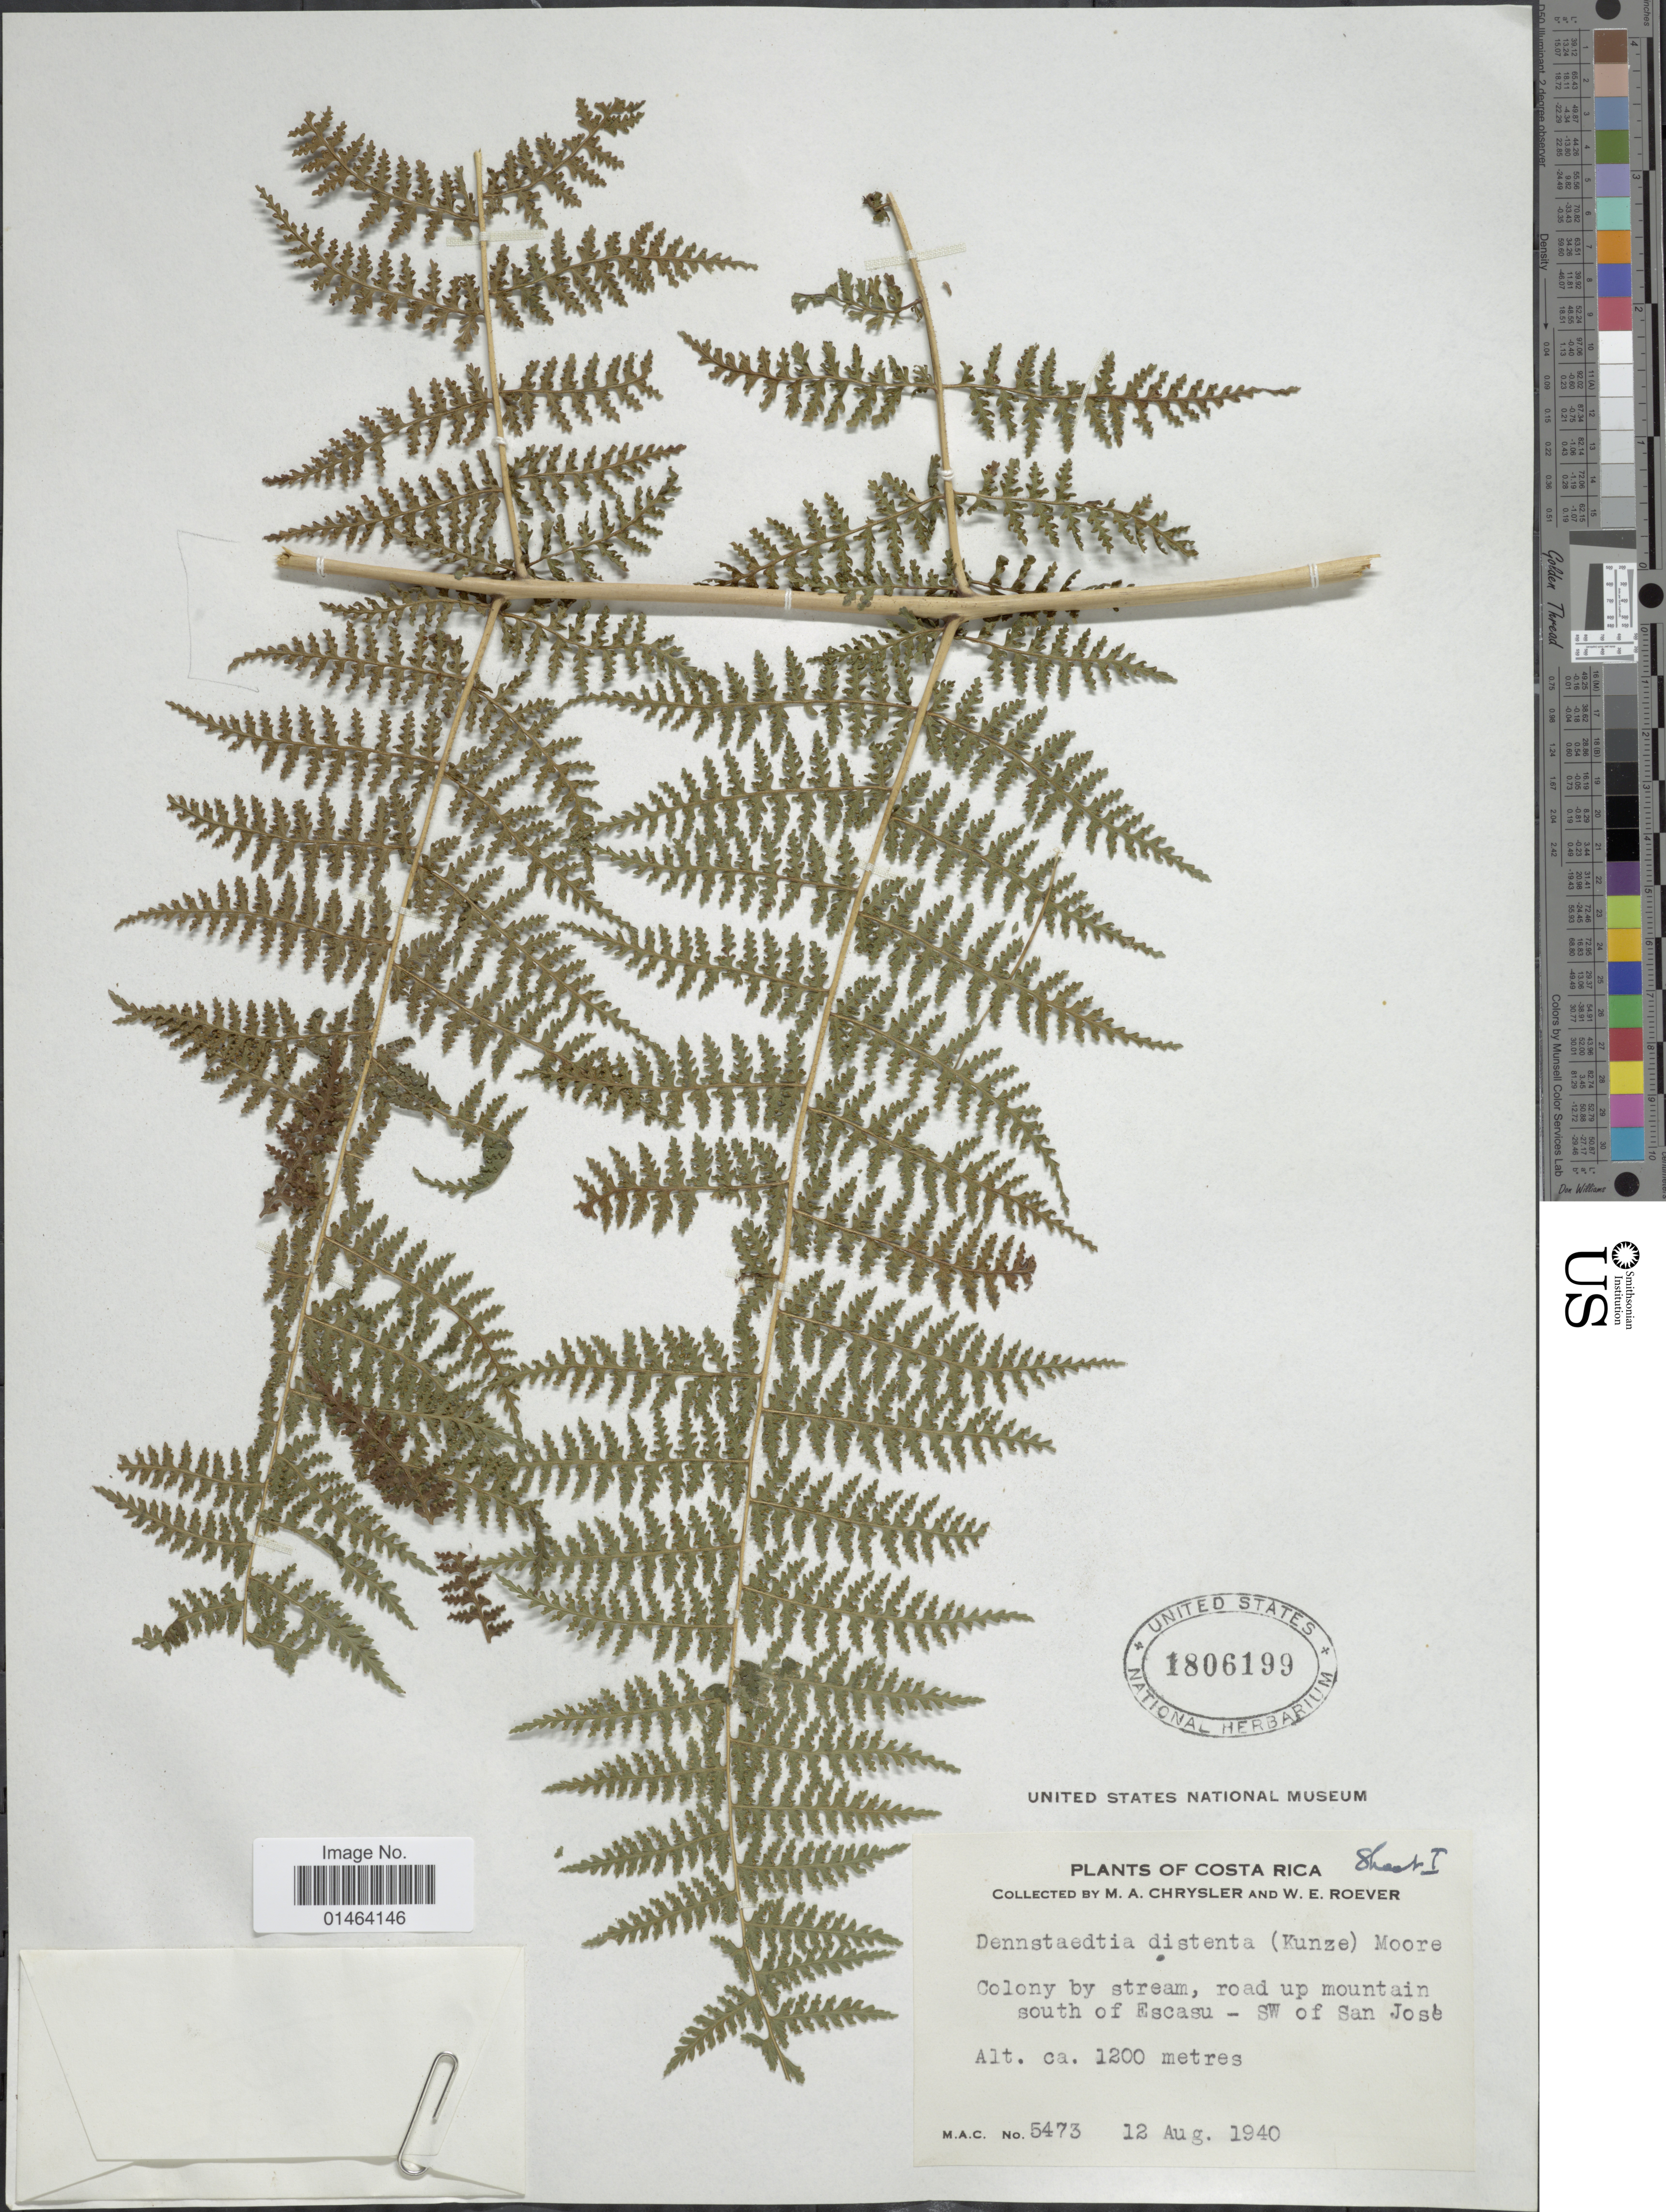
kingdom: Plantae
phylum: Tracheophyta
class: Polypodiopsida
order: Polypodiales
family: Dennstaedtiaceae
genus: Dennstaedtia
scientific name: Dennstaedtia distenta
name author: (Kunze) T. Moore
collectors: M. A. Chrysler & W. Roever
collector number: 5473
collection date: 1940-08-12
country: Costa Rica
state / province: San José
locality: Costa Rica, colony by stream, road up mountain south of Escasu- SW of San Jose.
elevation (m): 1200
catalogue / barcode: US 1806199